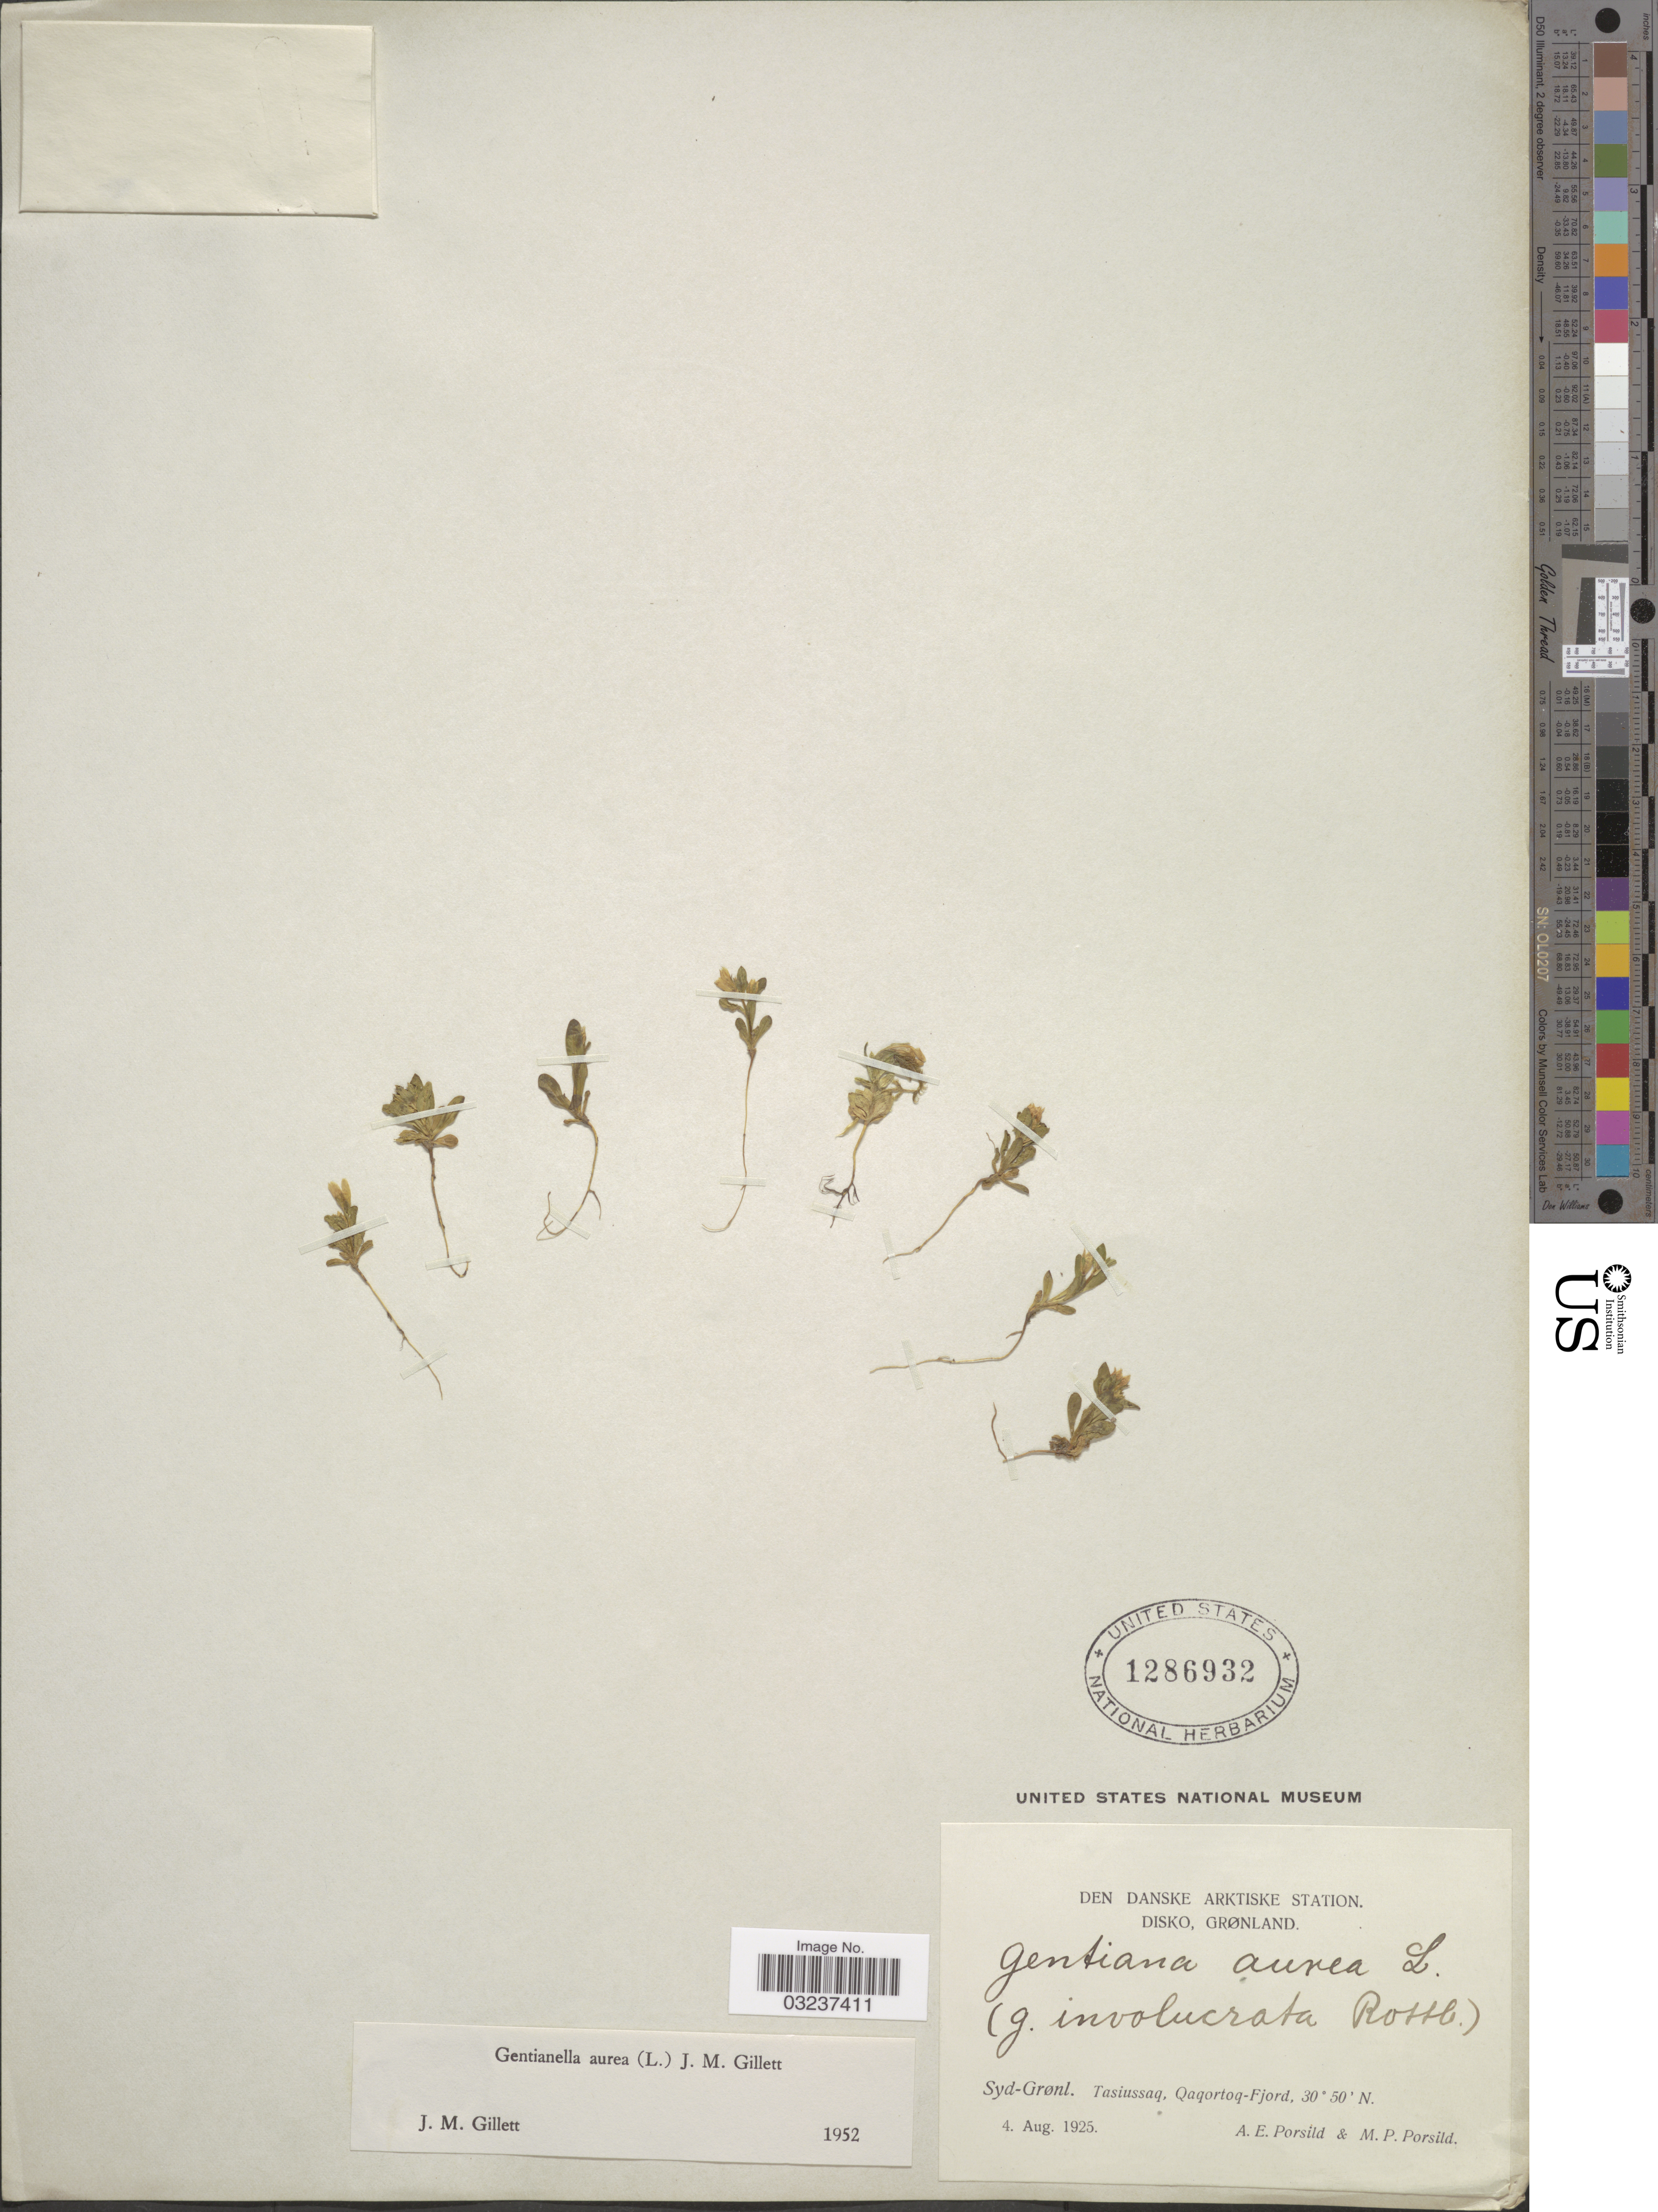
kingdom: Plantae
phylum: Tracheophyta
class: Magnoliopsida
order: Gentianales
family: Gentianaceae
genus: Gentianella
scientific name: Gentianella amarella subsp. acuta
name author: (Michx.) J.M. Gillett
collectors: A. E. Porsild & M. P. Porsild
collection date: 1925-08-04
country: Greenland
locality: Syd-Grønl. Tasiussaq, Qaqortoq-Fjord.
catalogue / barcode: US 1286932